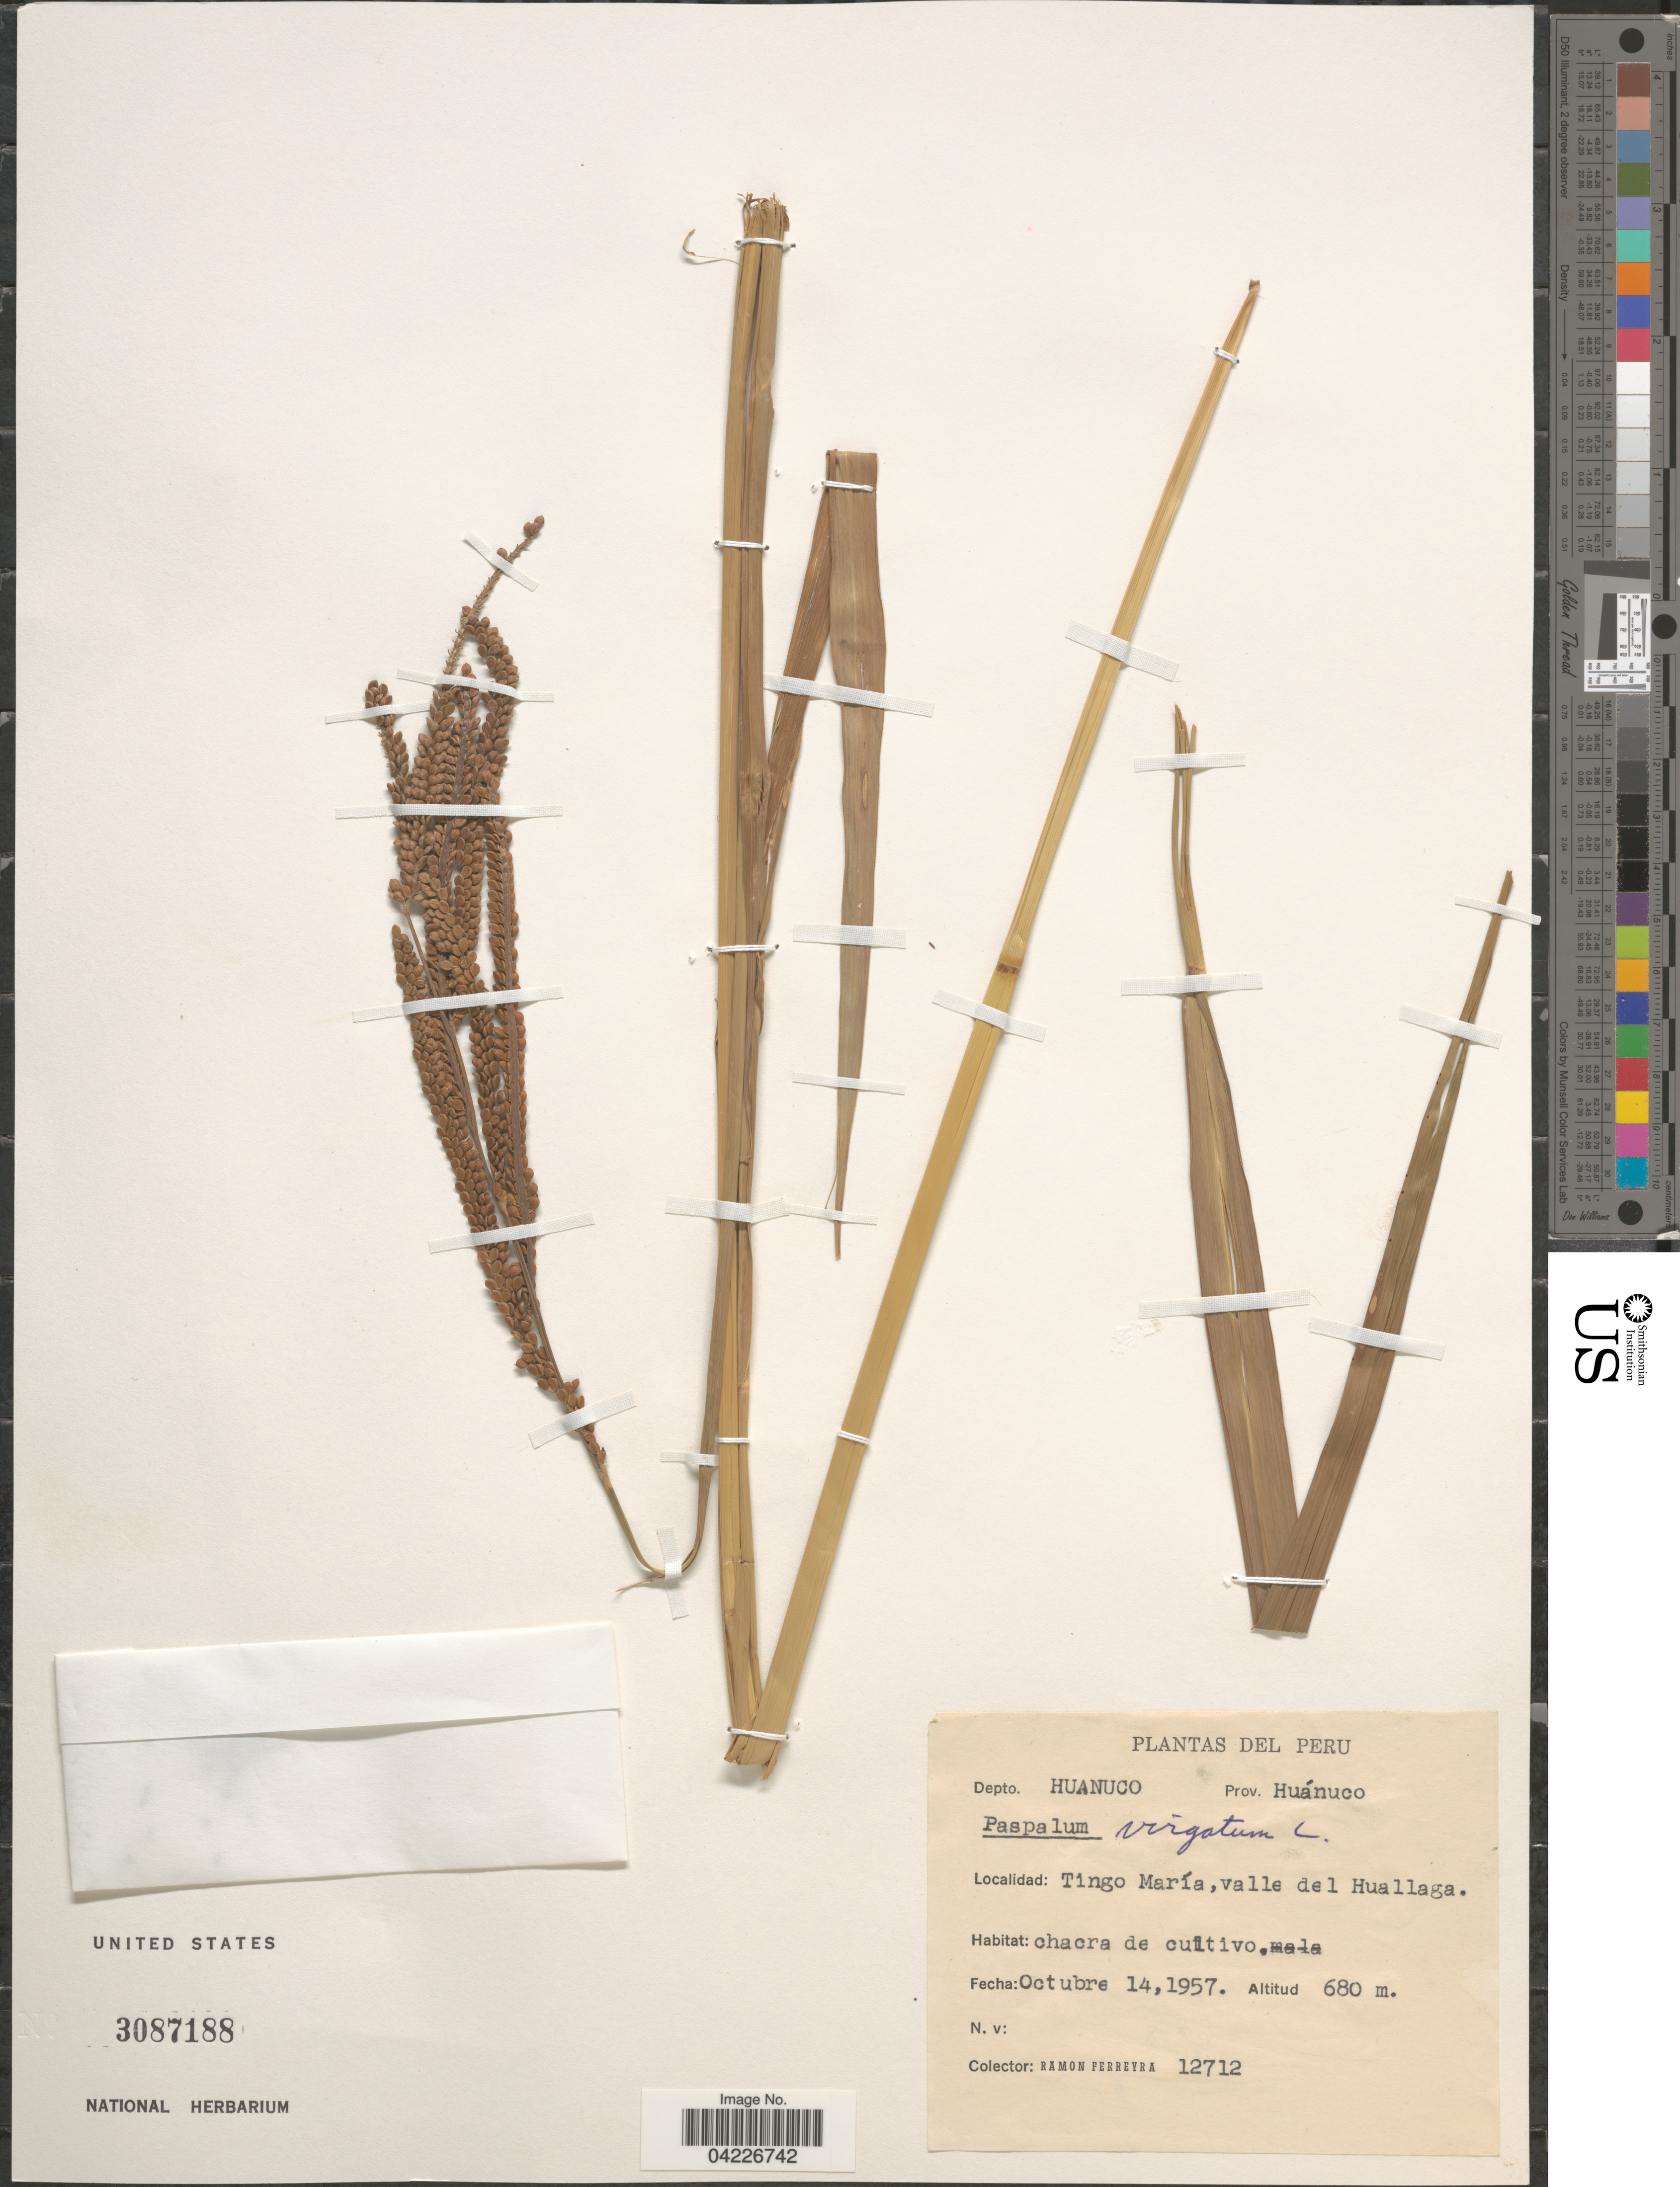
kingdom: Plantae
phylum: Tracheophyta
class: Liliopsida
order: Poales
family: Poaceae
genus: Paspalum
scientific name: Paspalum virgatum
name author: L.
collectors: R. A. Ferreyra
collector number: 12712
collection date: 1957-10-14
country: Peru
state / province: Huánuco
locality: Depto. Huanuco. Prov. Huánuco. Tingo María, valle del Huallaga.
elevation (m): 680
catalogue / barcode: US 3087188